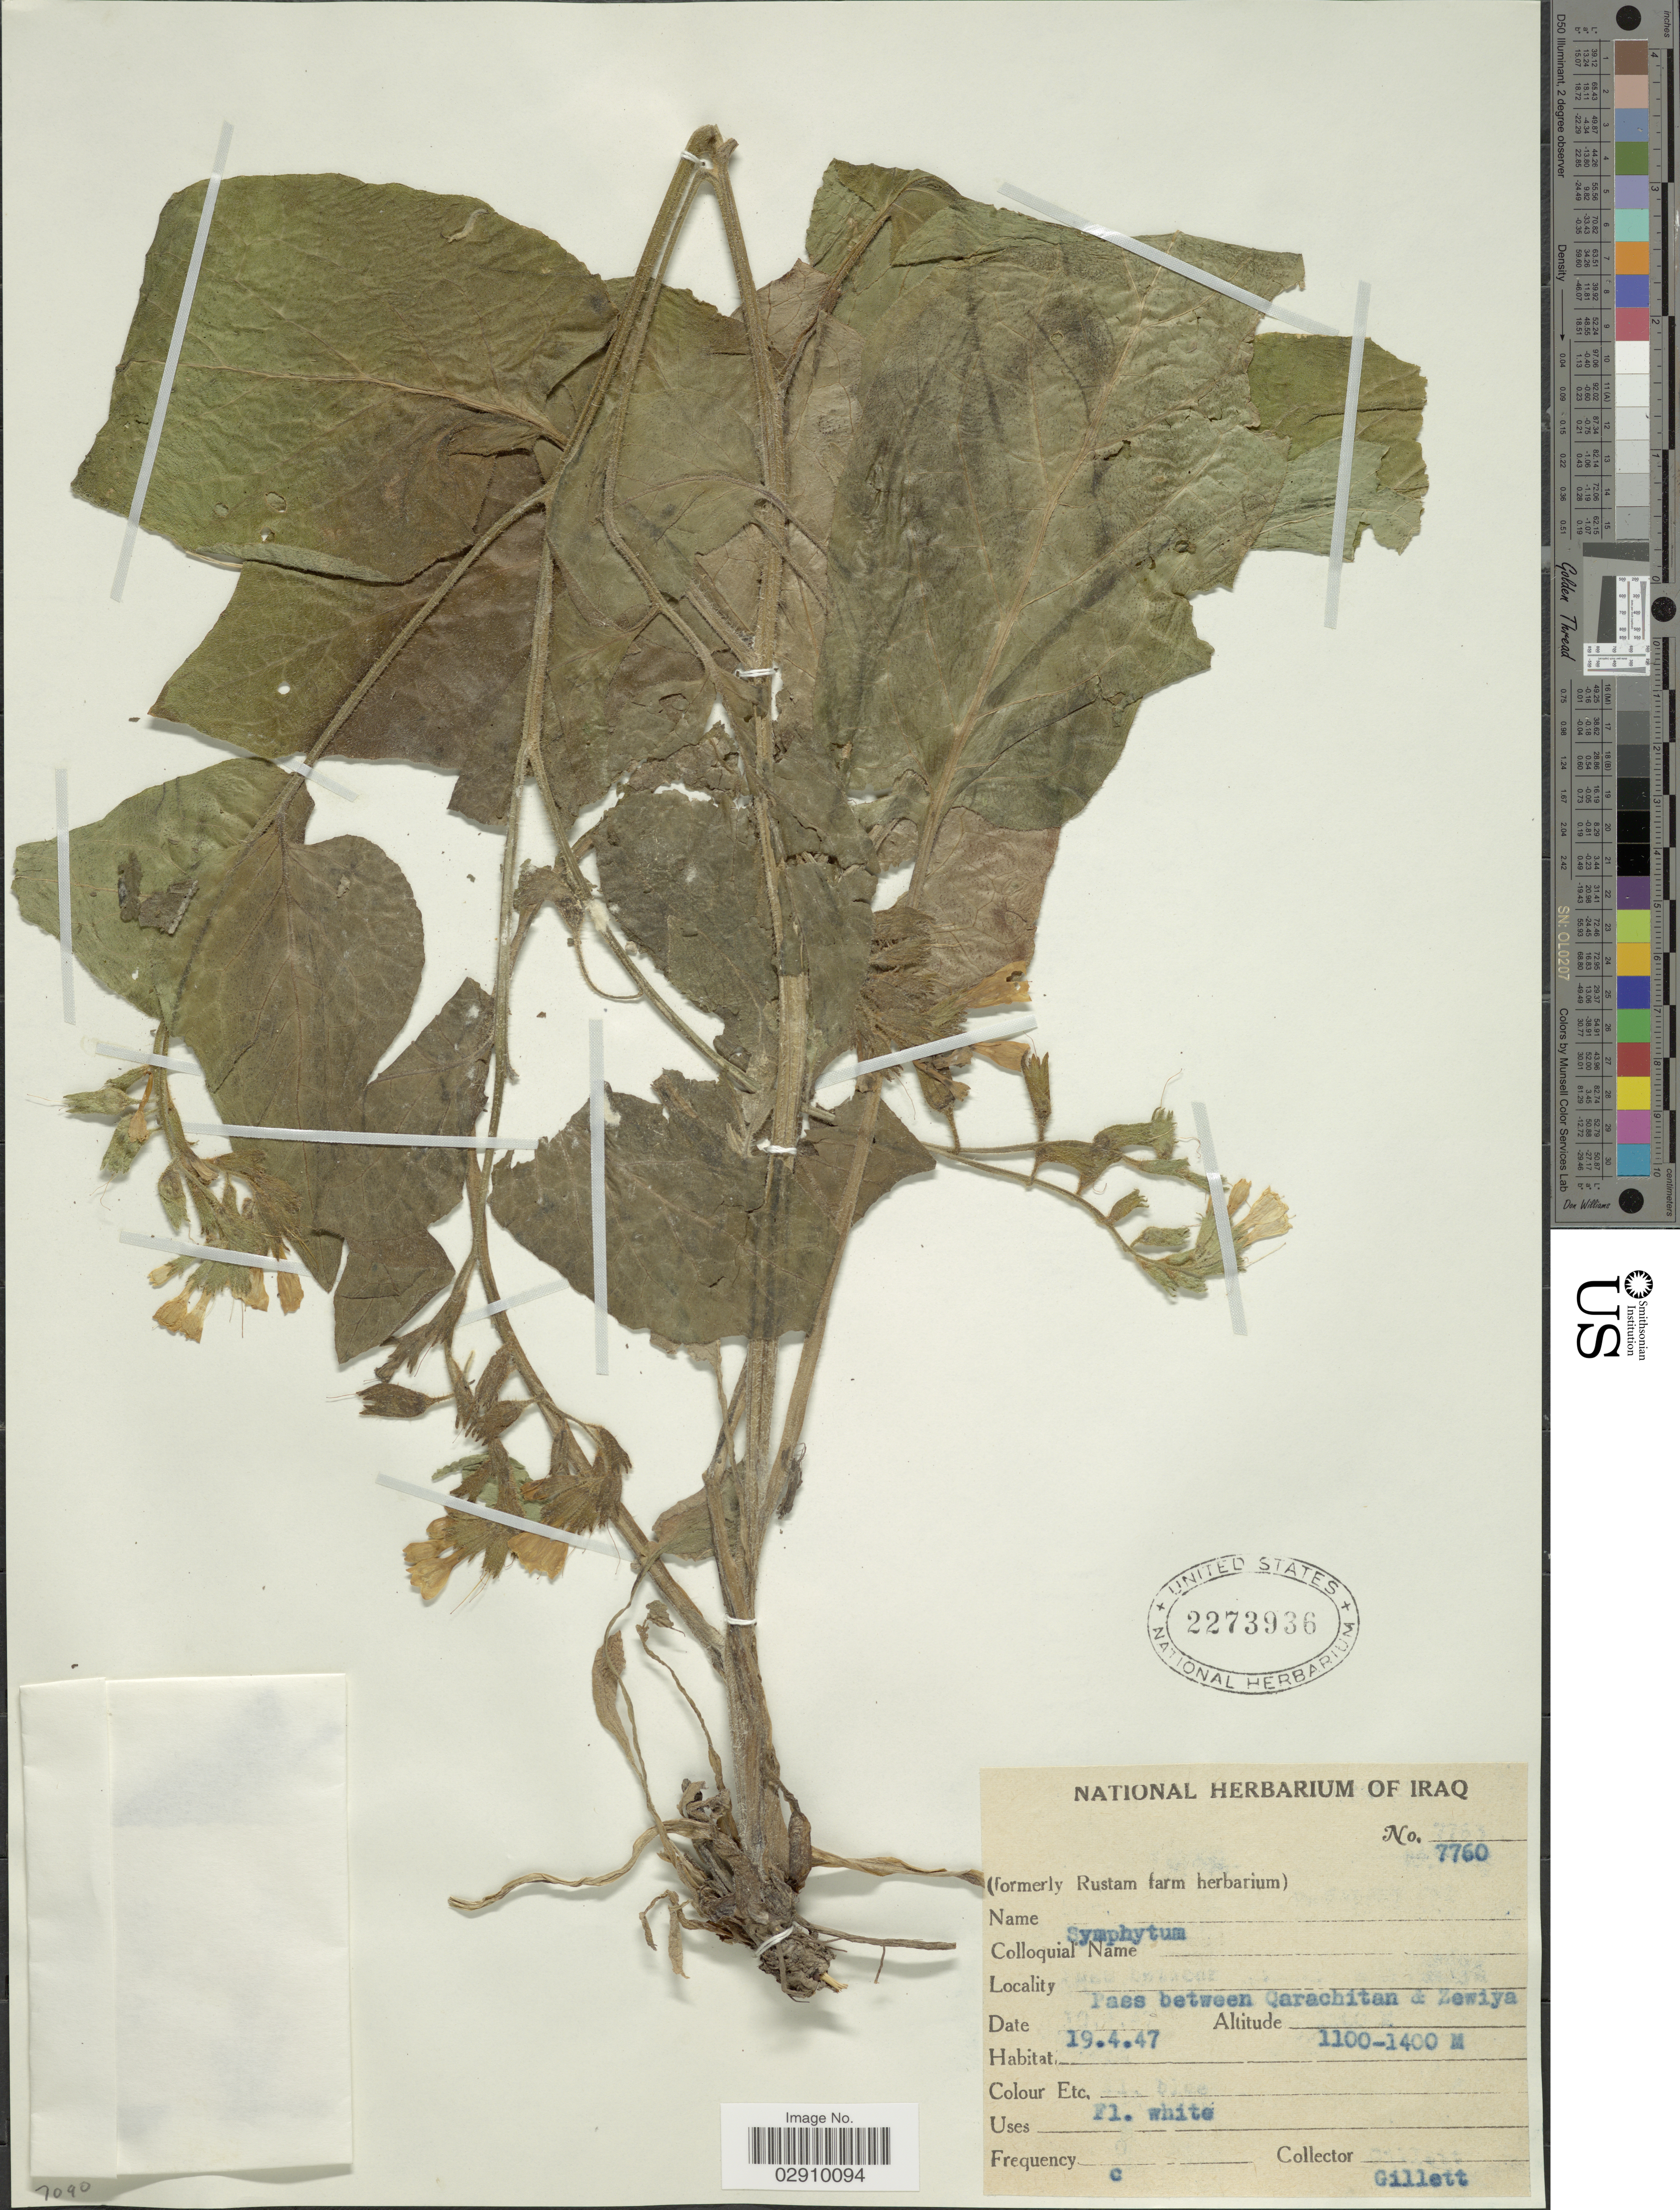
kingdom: Plantae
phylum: Tracheophyta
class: Magnoliopsida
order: Boraginales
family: Boraginaceae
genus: Symphytum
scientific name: Symphytum sp.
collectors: Gillett, --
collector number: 7760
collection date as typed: Transcribed d/m/y: 19/4/47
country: Iraq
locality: Pass between Qarachitan & Zewiya.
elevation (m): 1100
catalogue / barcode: US 2273936